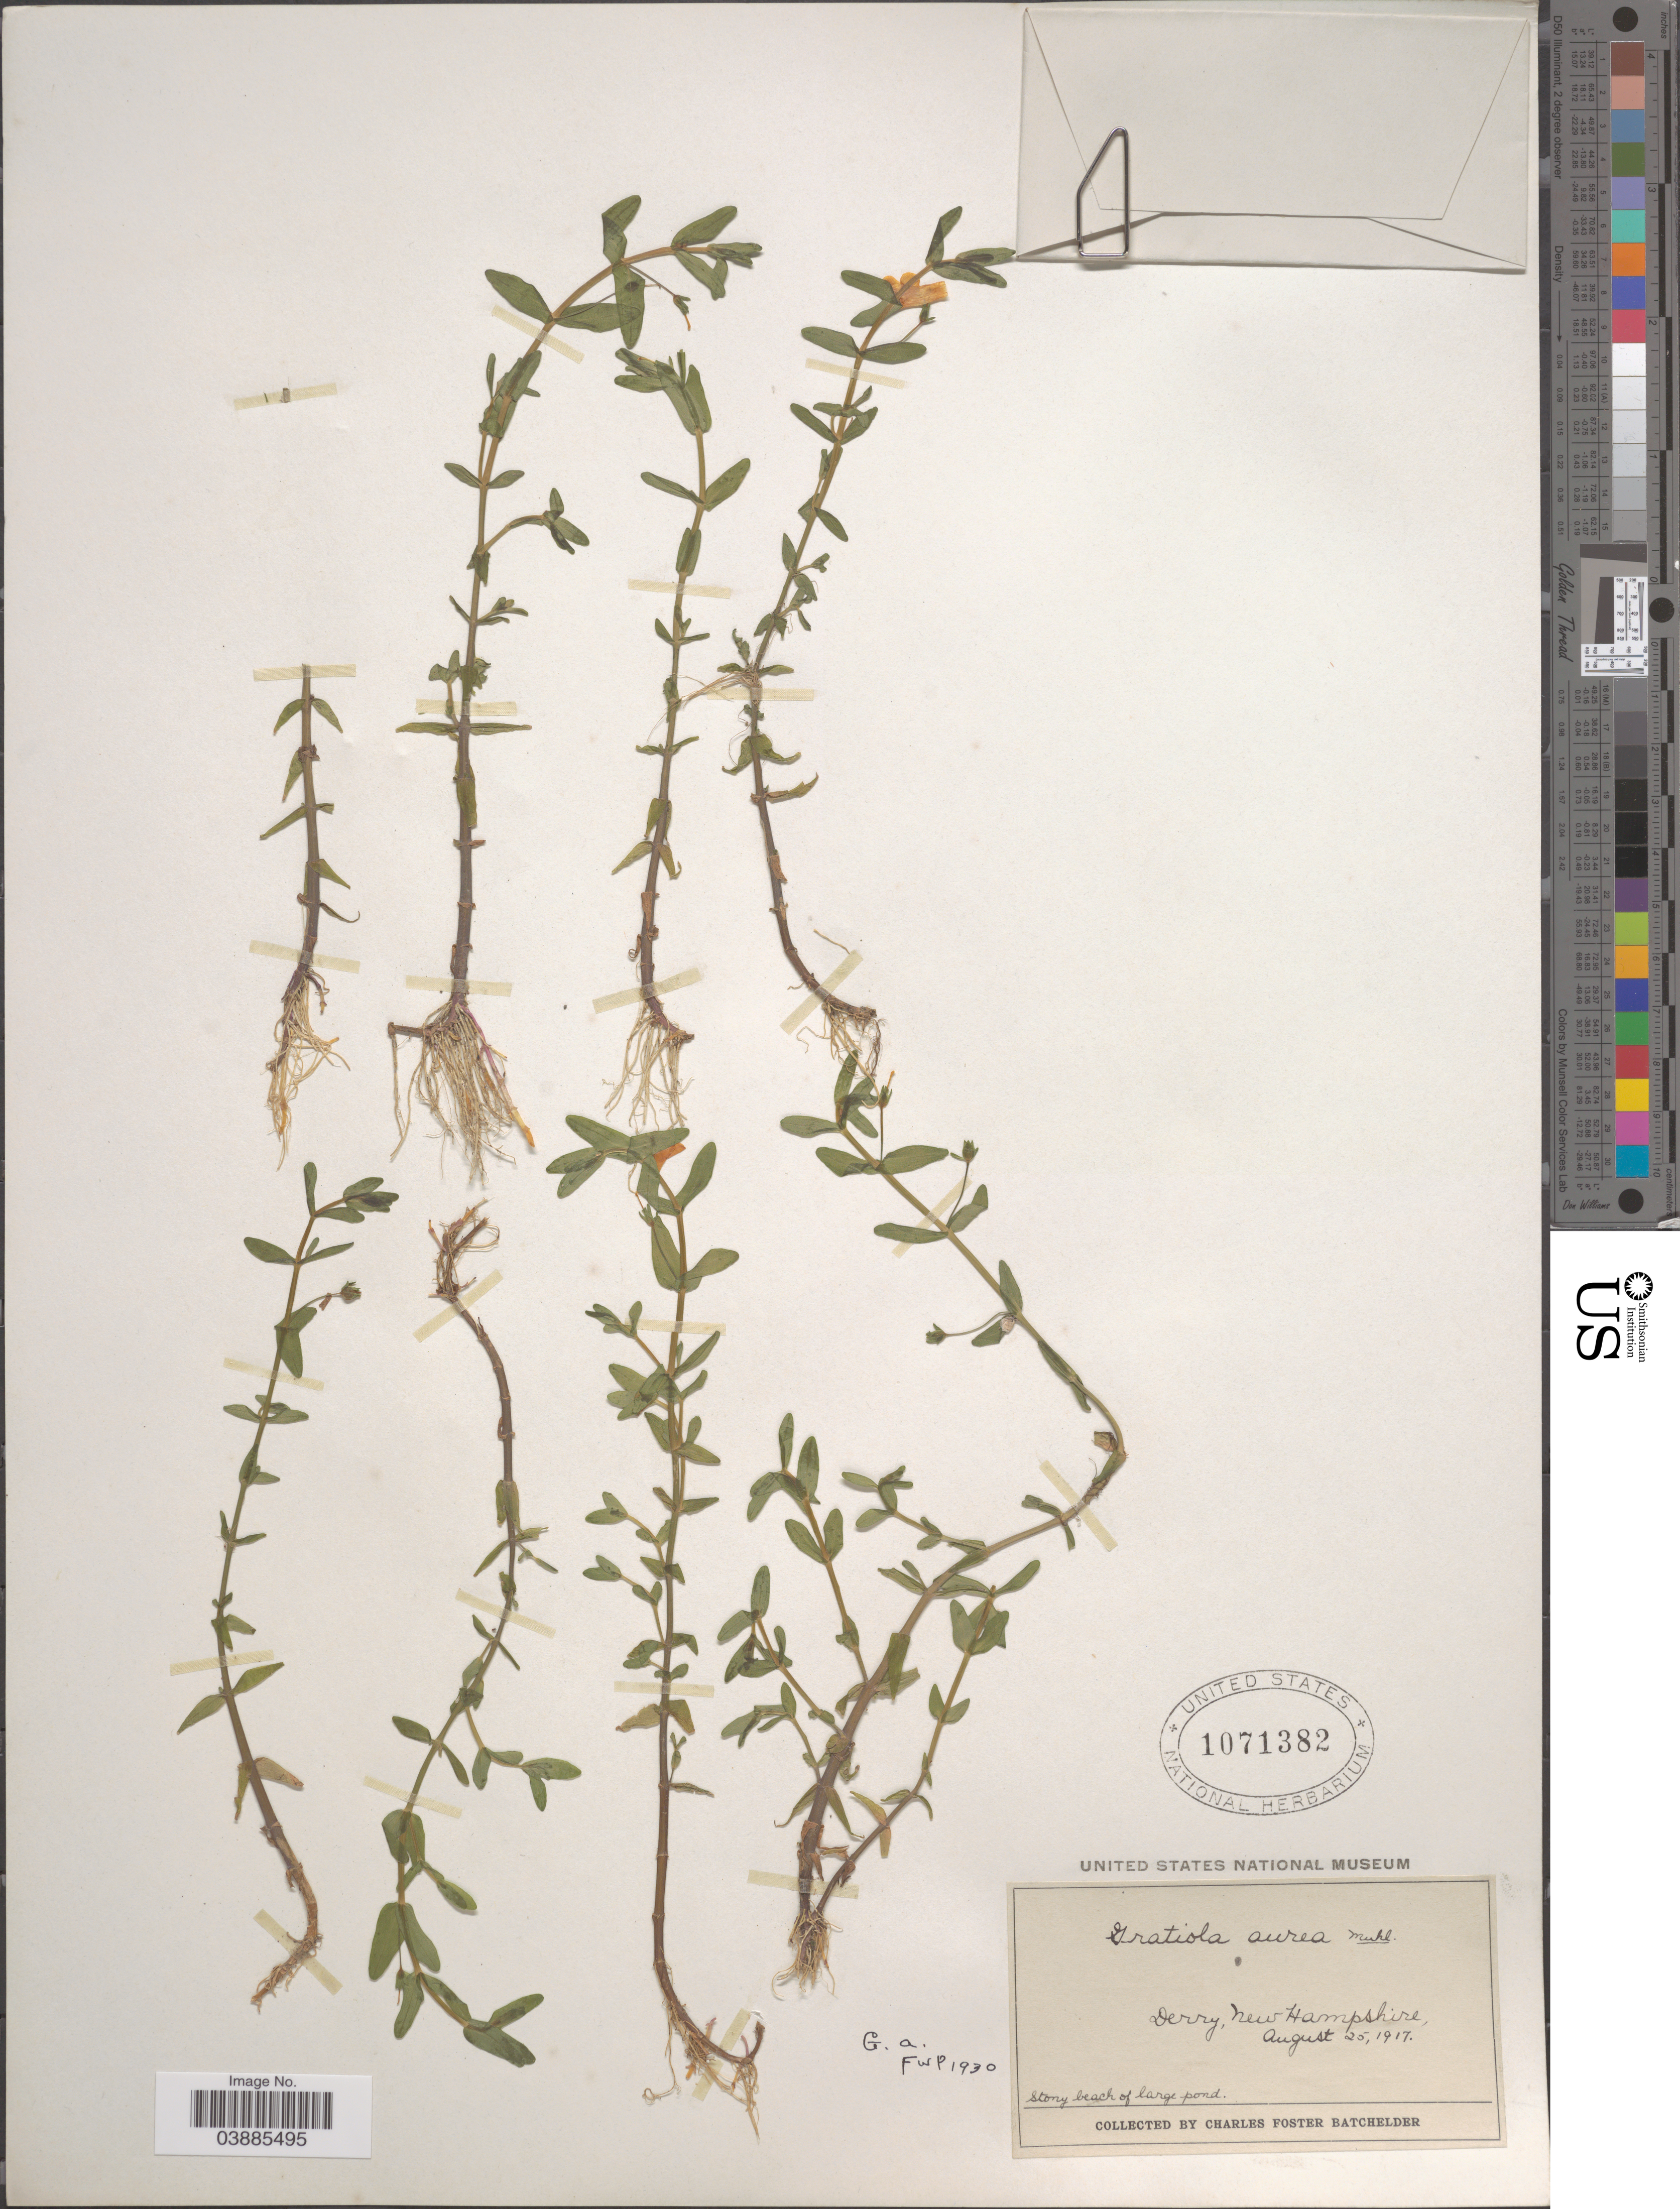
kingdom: Plantae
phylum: Tracheophyta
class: Magnoliopsida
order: Lamiales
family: Plantaginaceae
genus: Gratiola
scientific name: Gratiola aurea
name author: Pursh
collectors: C. Batchelder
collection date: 1917-08-25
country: United States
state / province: New Hampshire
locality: Derry.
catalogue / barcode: US 1071382